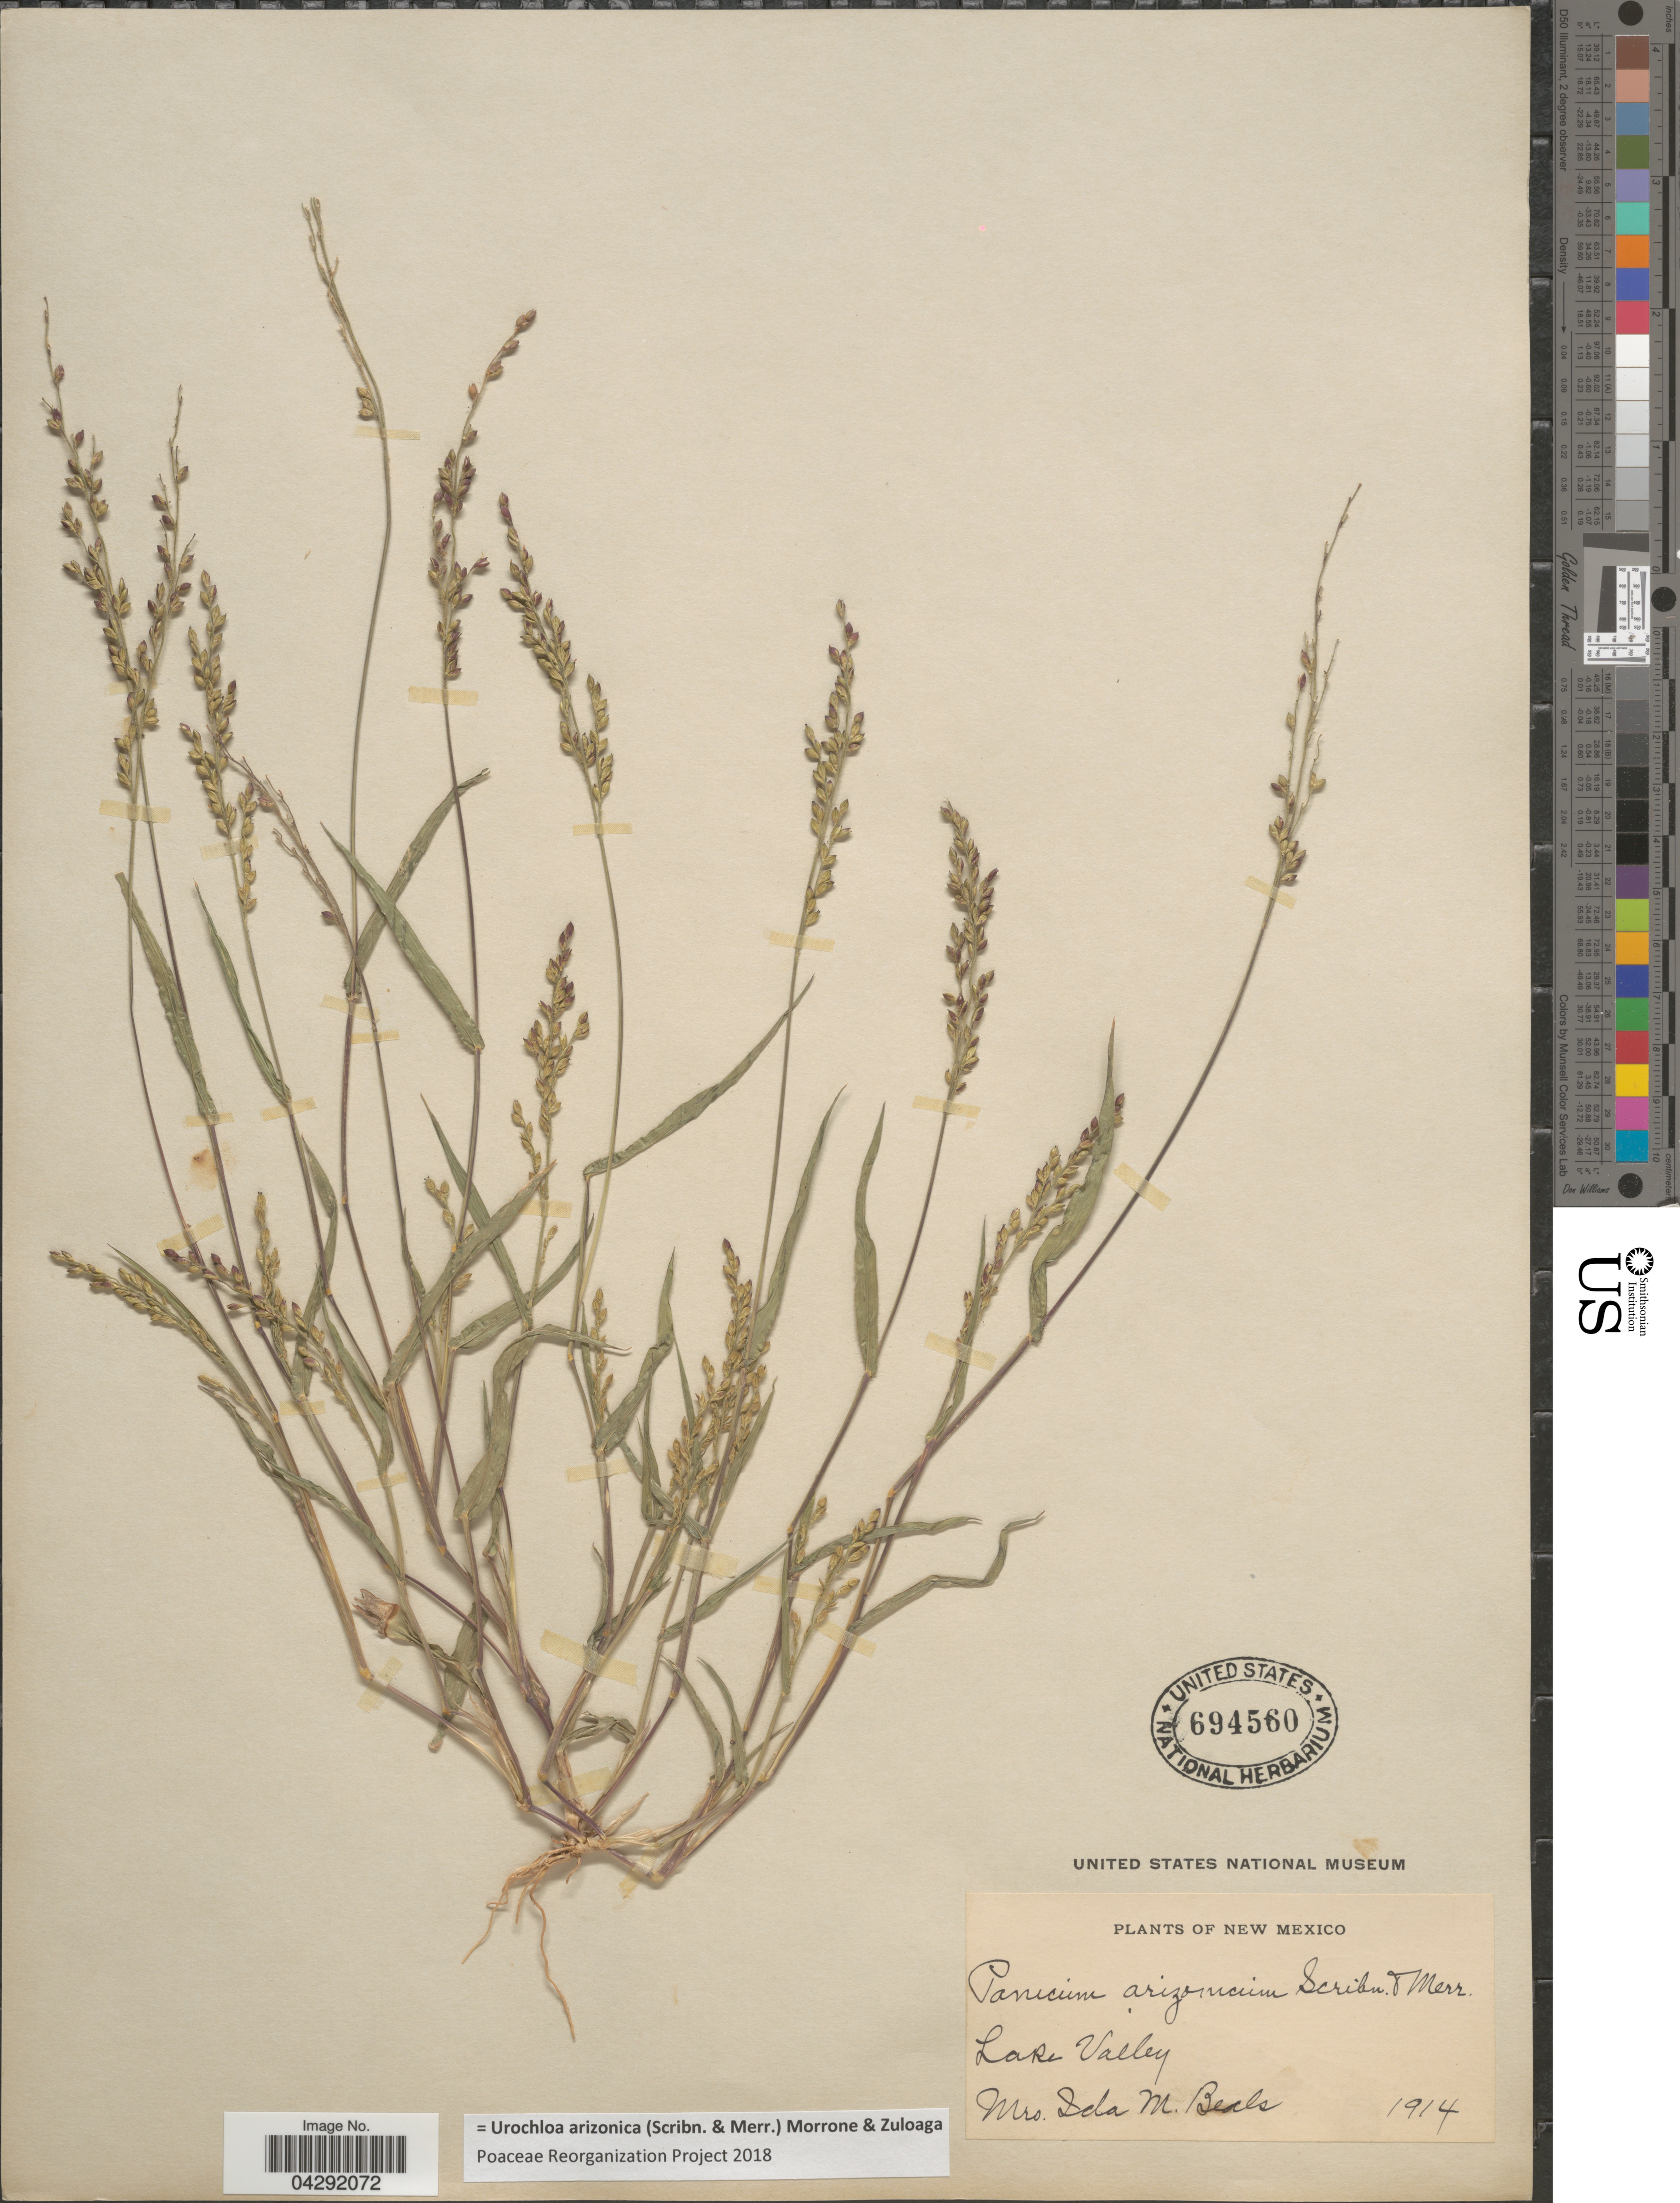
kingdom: Plantae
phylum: Tracheophyta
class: Liliopsida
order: Poales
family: Poaceae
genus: Urochloa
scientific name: Urochloa arizonica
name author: (Scribn. & Merr.) Morrone & Zuloaga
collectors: I. M. Beals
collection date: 1914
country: United States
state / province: New Mexico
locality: Lake Valley.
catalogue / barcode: US 694560